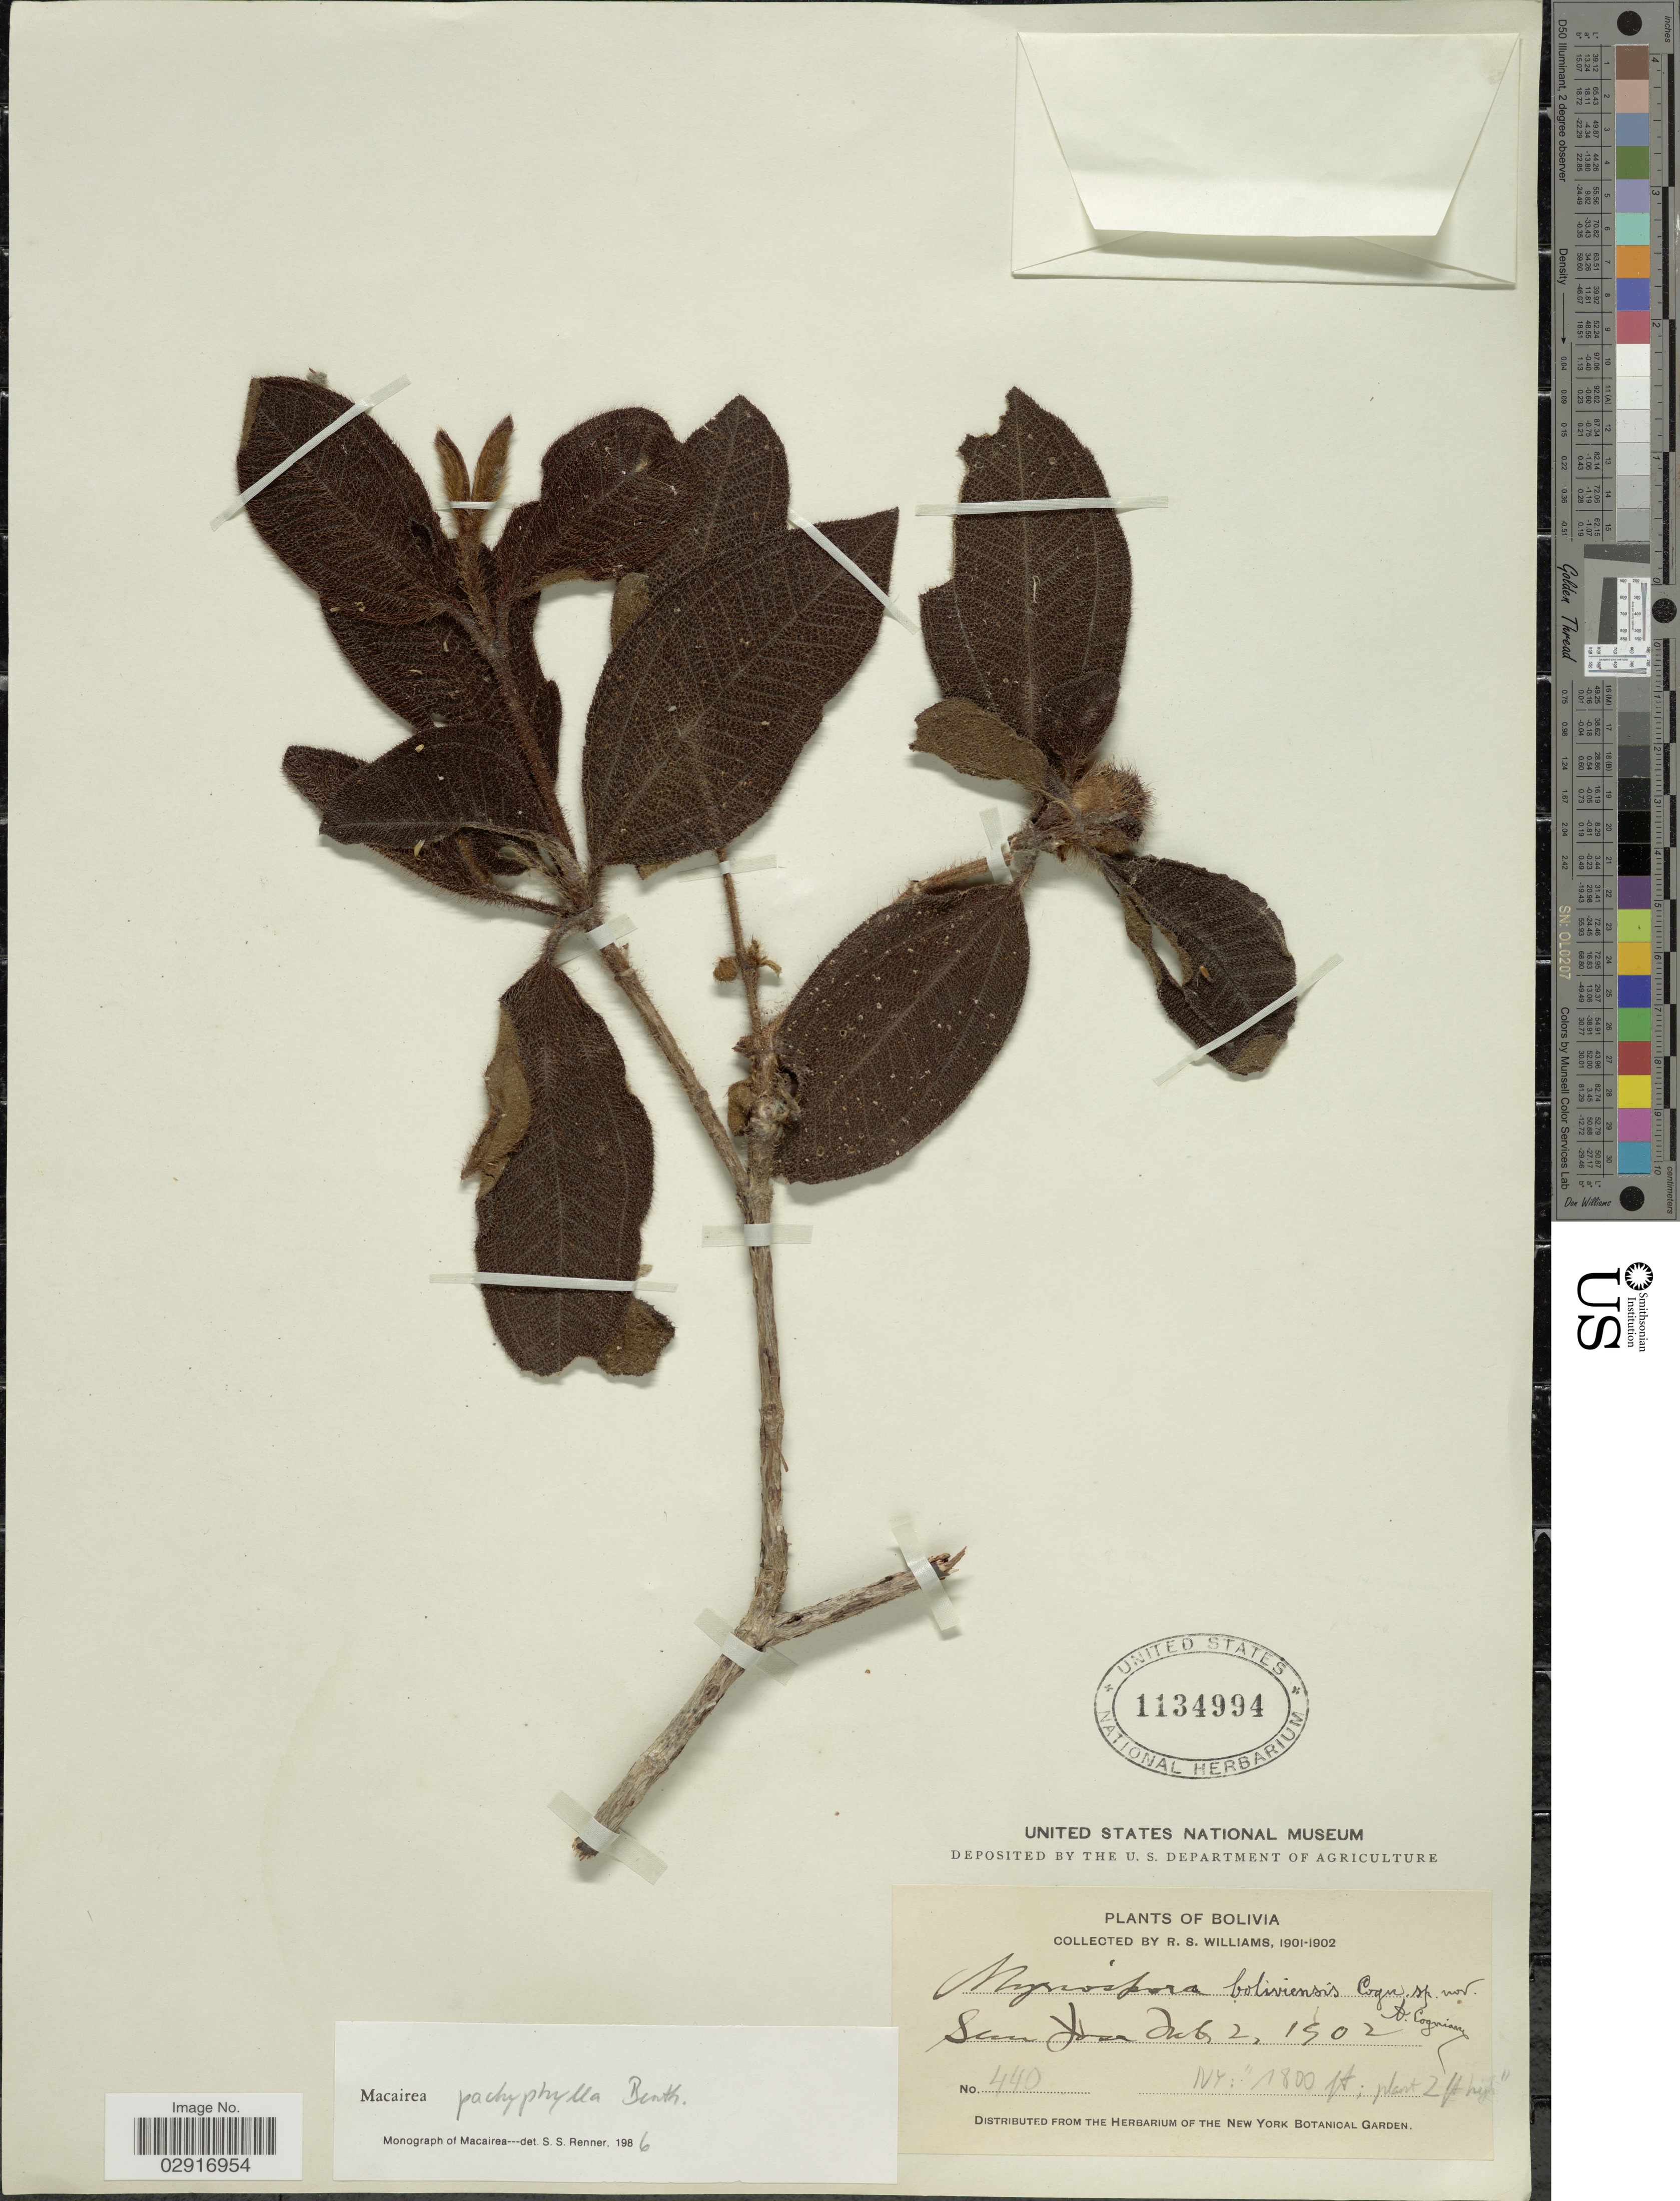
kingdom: Plantae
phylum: Tracheophyta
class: Magnoliopsida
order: Myrtales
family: Melastomataceae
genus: Macairea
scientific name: Macairea pachyphylla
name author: Benth.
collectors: R. S. Williams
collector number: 440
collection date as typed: Feb. 2, 1902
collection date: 1902-02-02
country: Bolivia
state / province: La Paz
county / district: Munecas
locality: San José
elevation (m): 549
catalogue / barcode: US 1134994